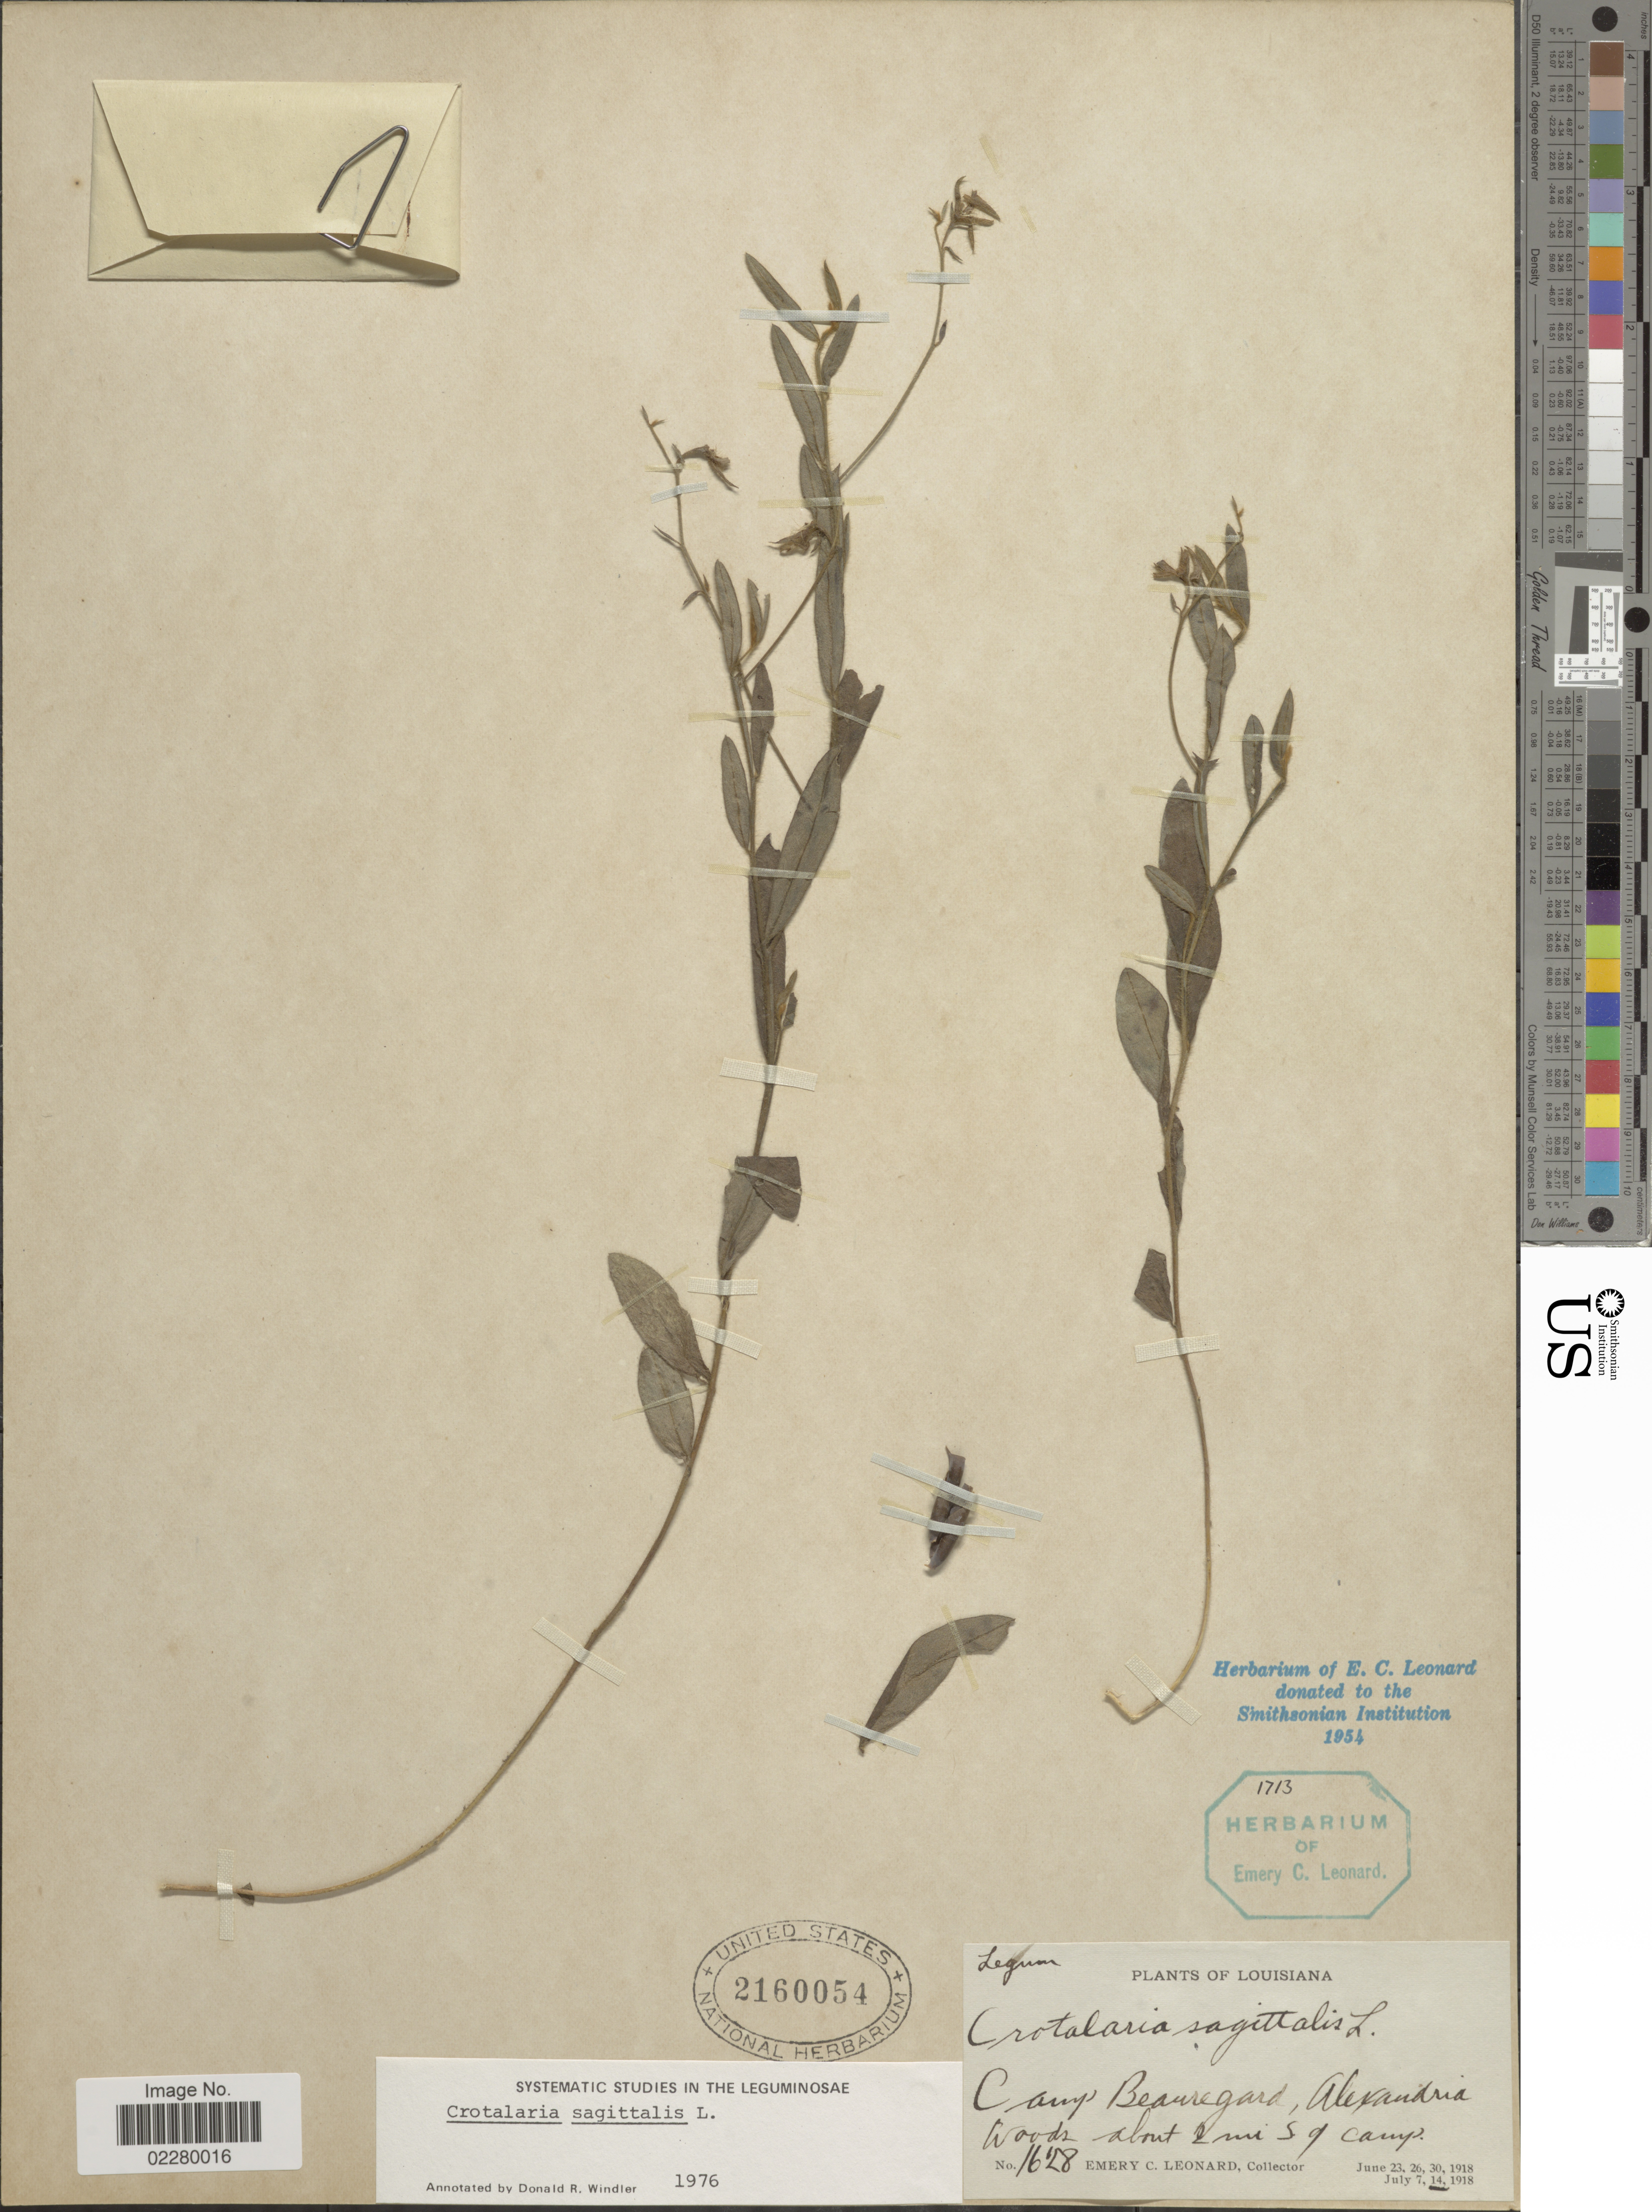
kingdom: Plantae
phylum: Tracheophyta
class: Magnoliopsida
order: Fabales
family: Fabaceae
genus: Crotalaria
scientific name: Crotalaria sagittalis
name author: L.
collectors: E. C. Leonard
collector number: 1628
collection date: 1918-07-14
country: United States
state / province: Louisiana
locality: Camp Beauregard, Alexandria woods about 2 mi S of camp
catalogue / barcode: US 2160054